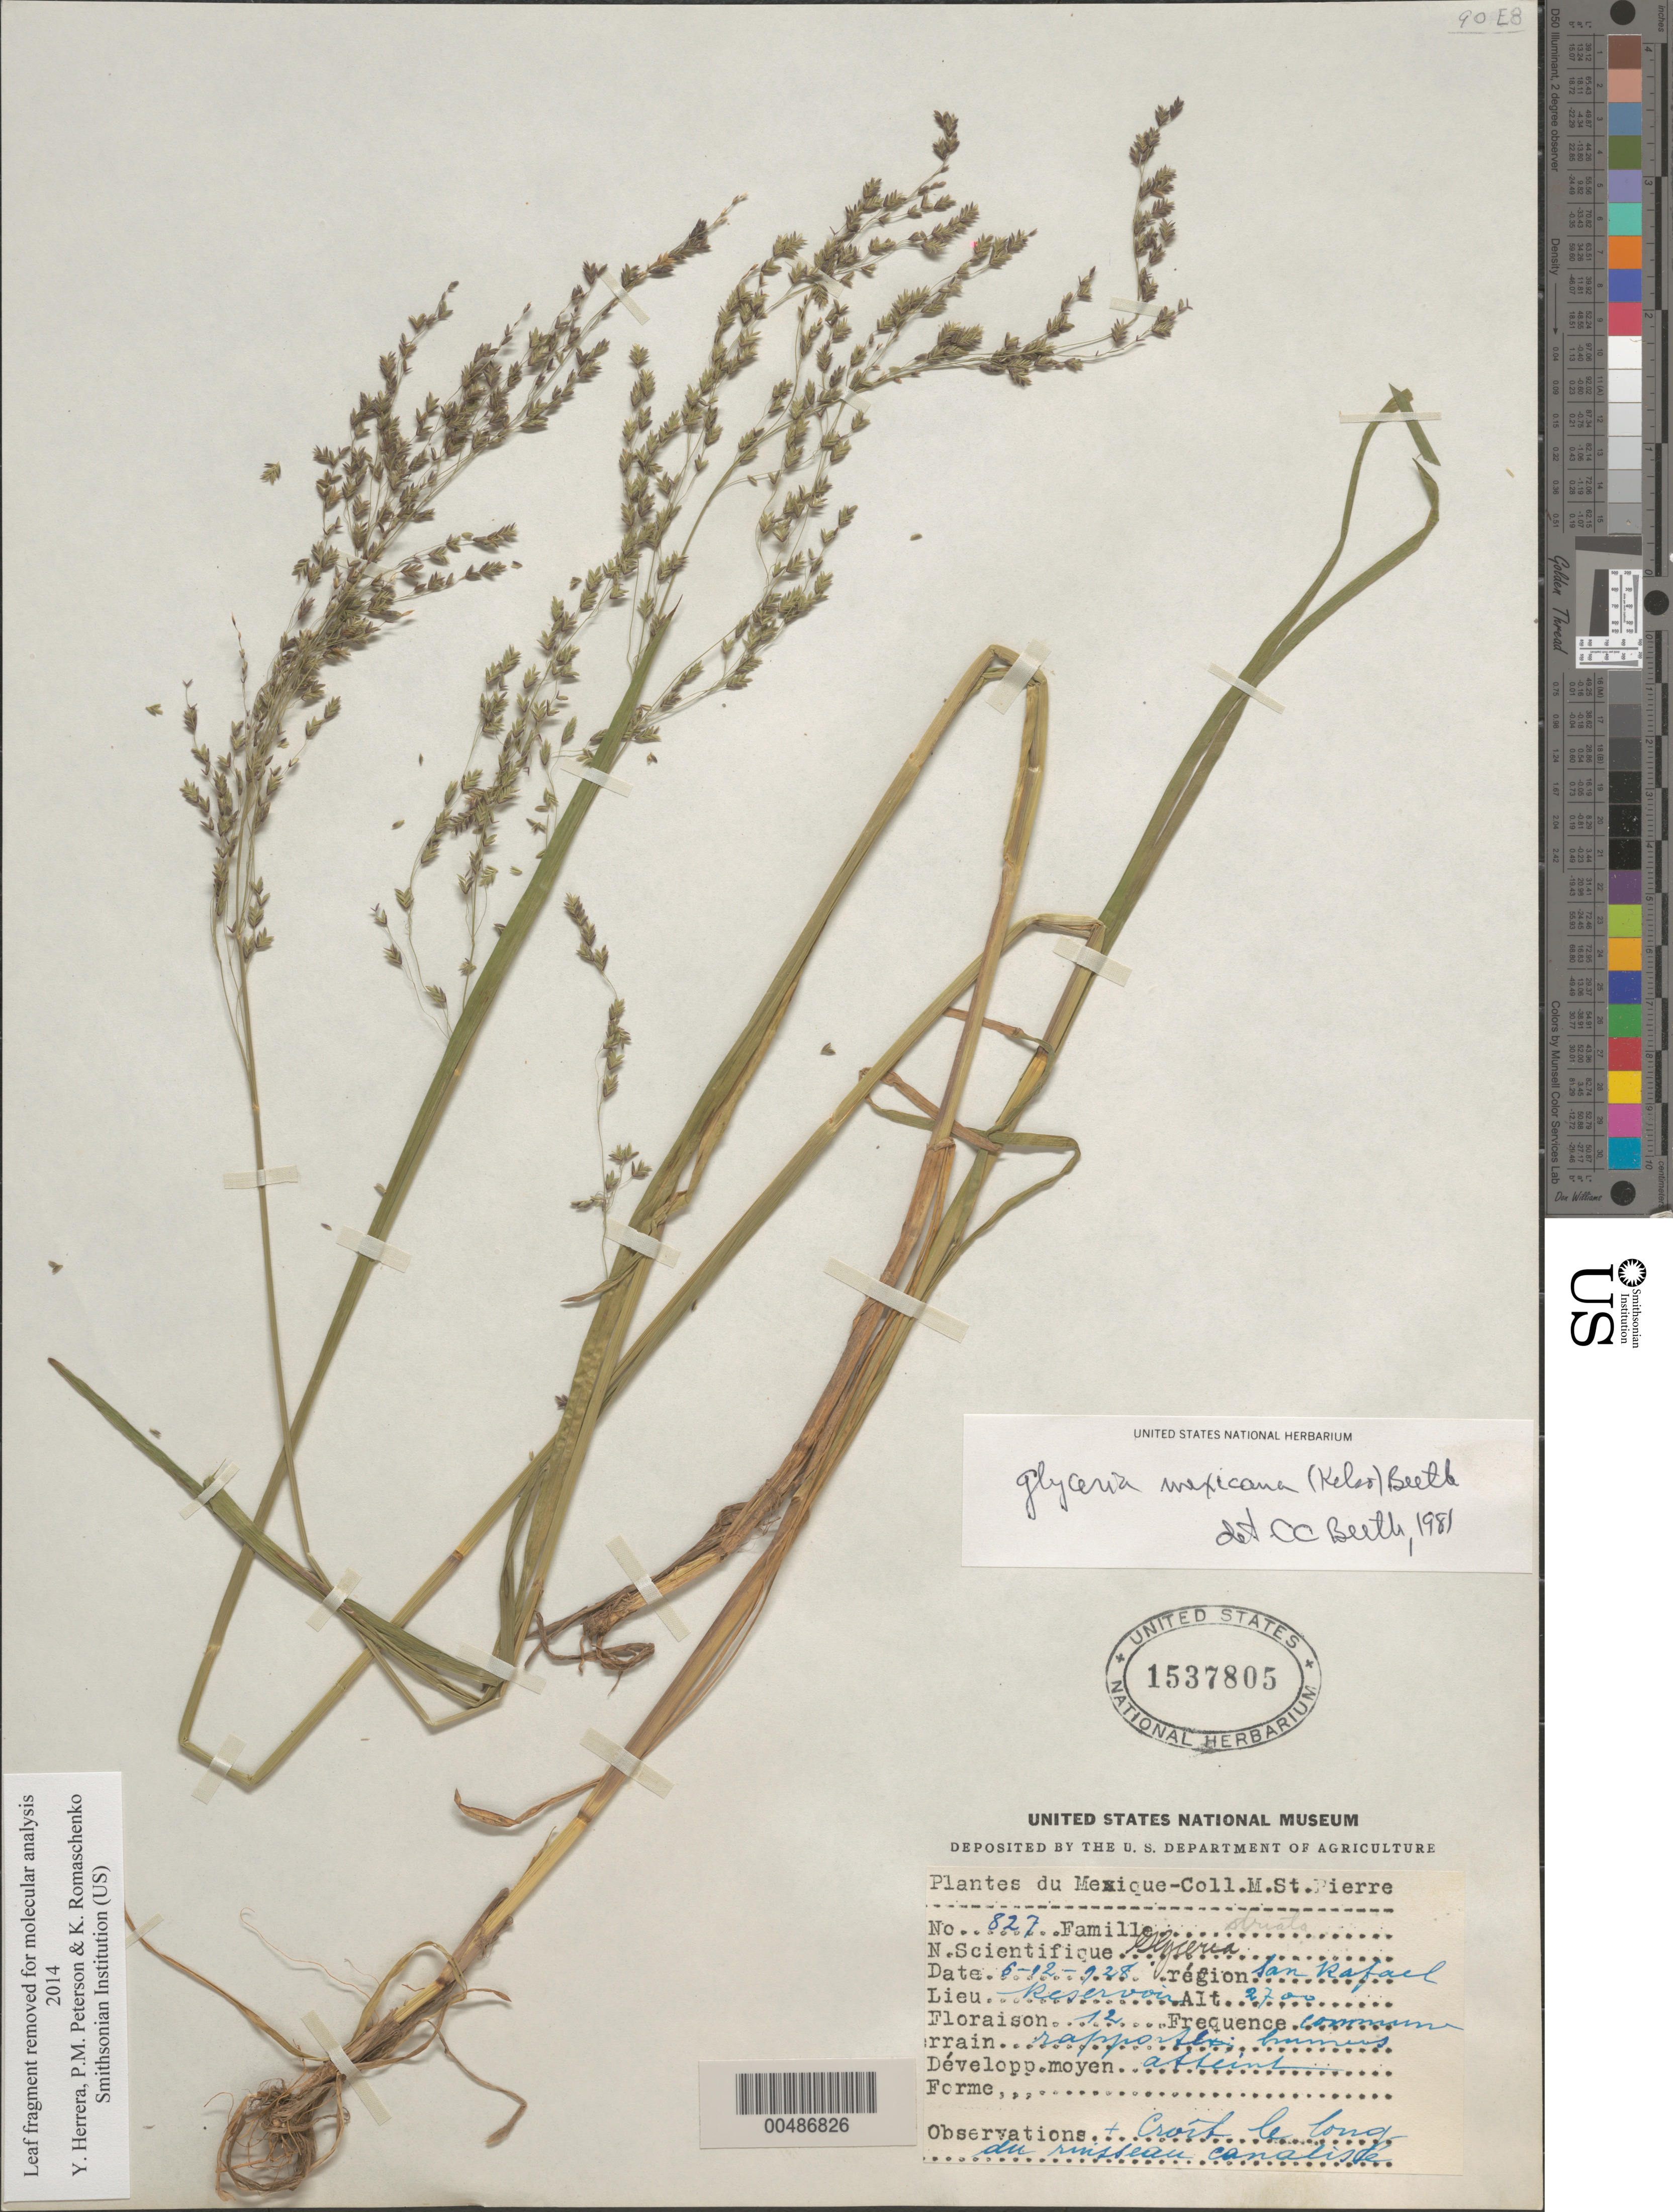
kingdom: Plantae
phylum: Tracheophyta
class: Liliopsida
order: Poales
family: Poaceae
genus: Glyceria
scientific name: Glyceria striata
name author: (Lam.) Hitchc.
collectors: M. Saint-Pierre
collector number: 827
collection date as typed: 12 Jun 1928 to 6 Dec 1928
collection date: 1928-06-12/1928-12-06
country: Mexico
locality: San Rafael, Reservoir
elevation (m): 2700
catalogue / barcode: US 1537805